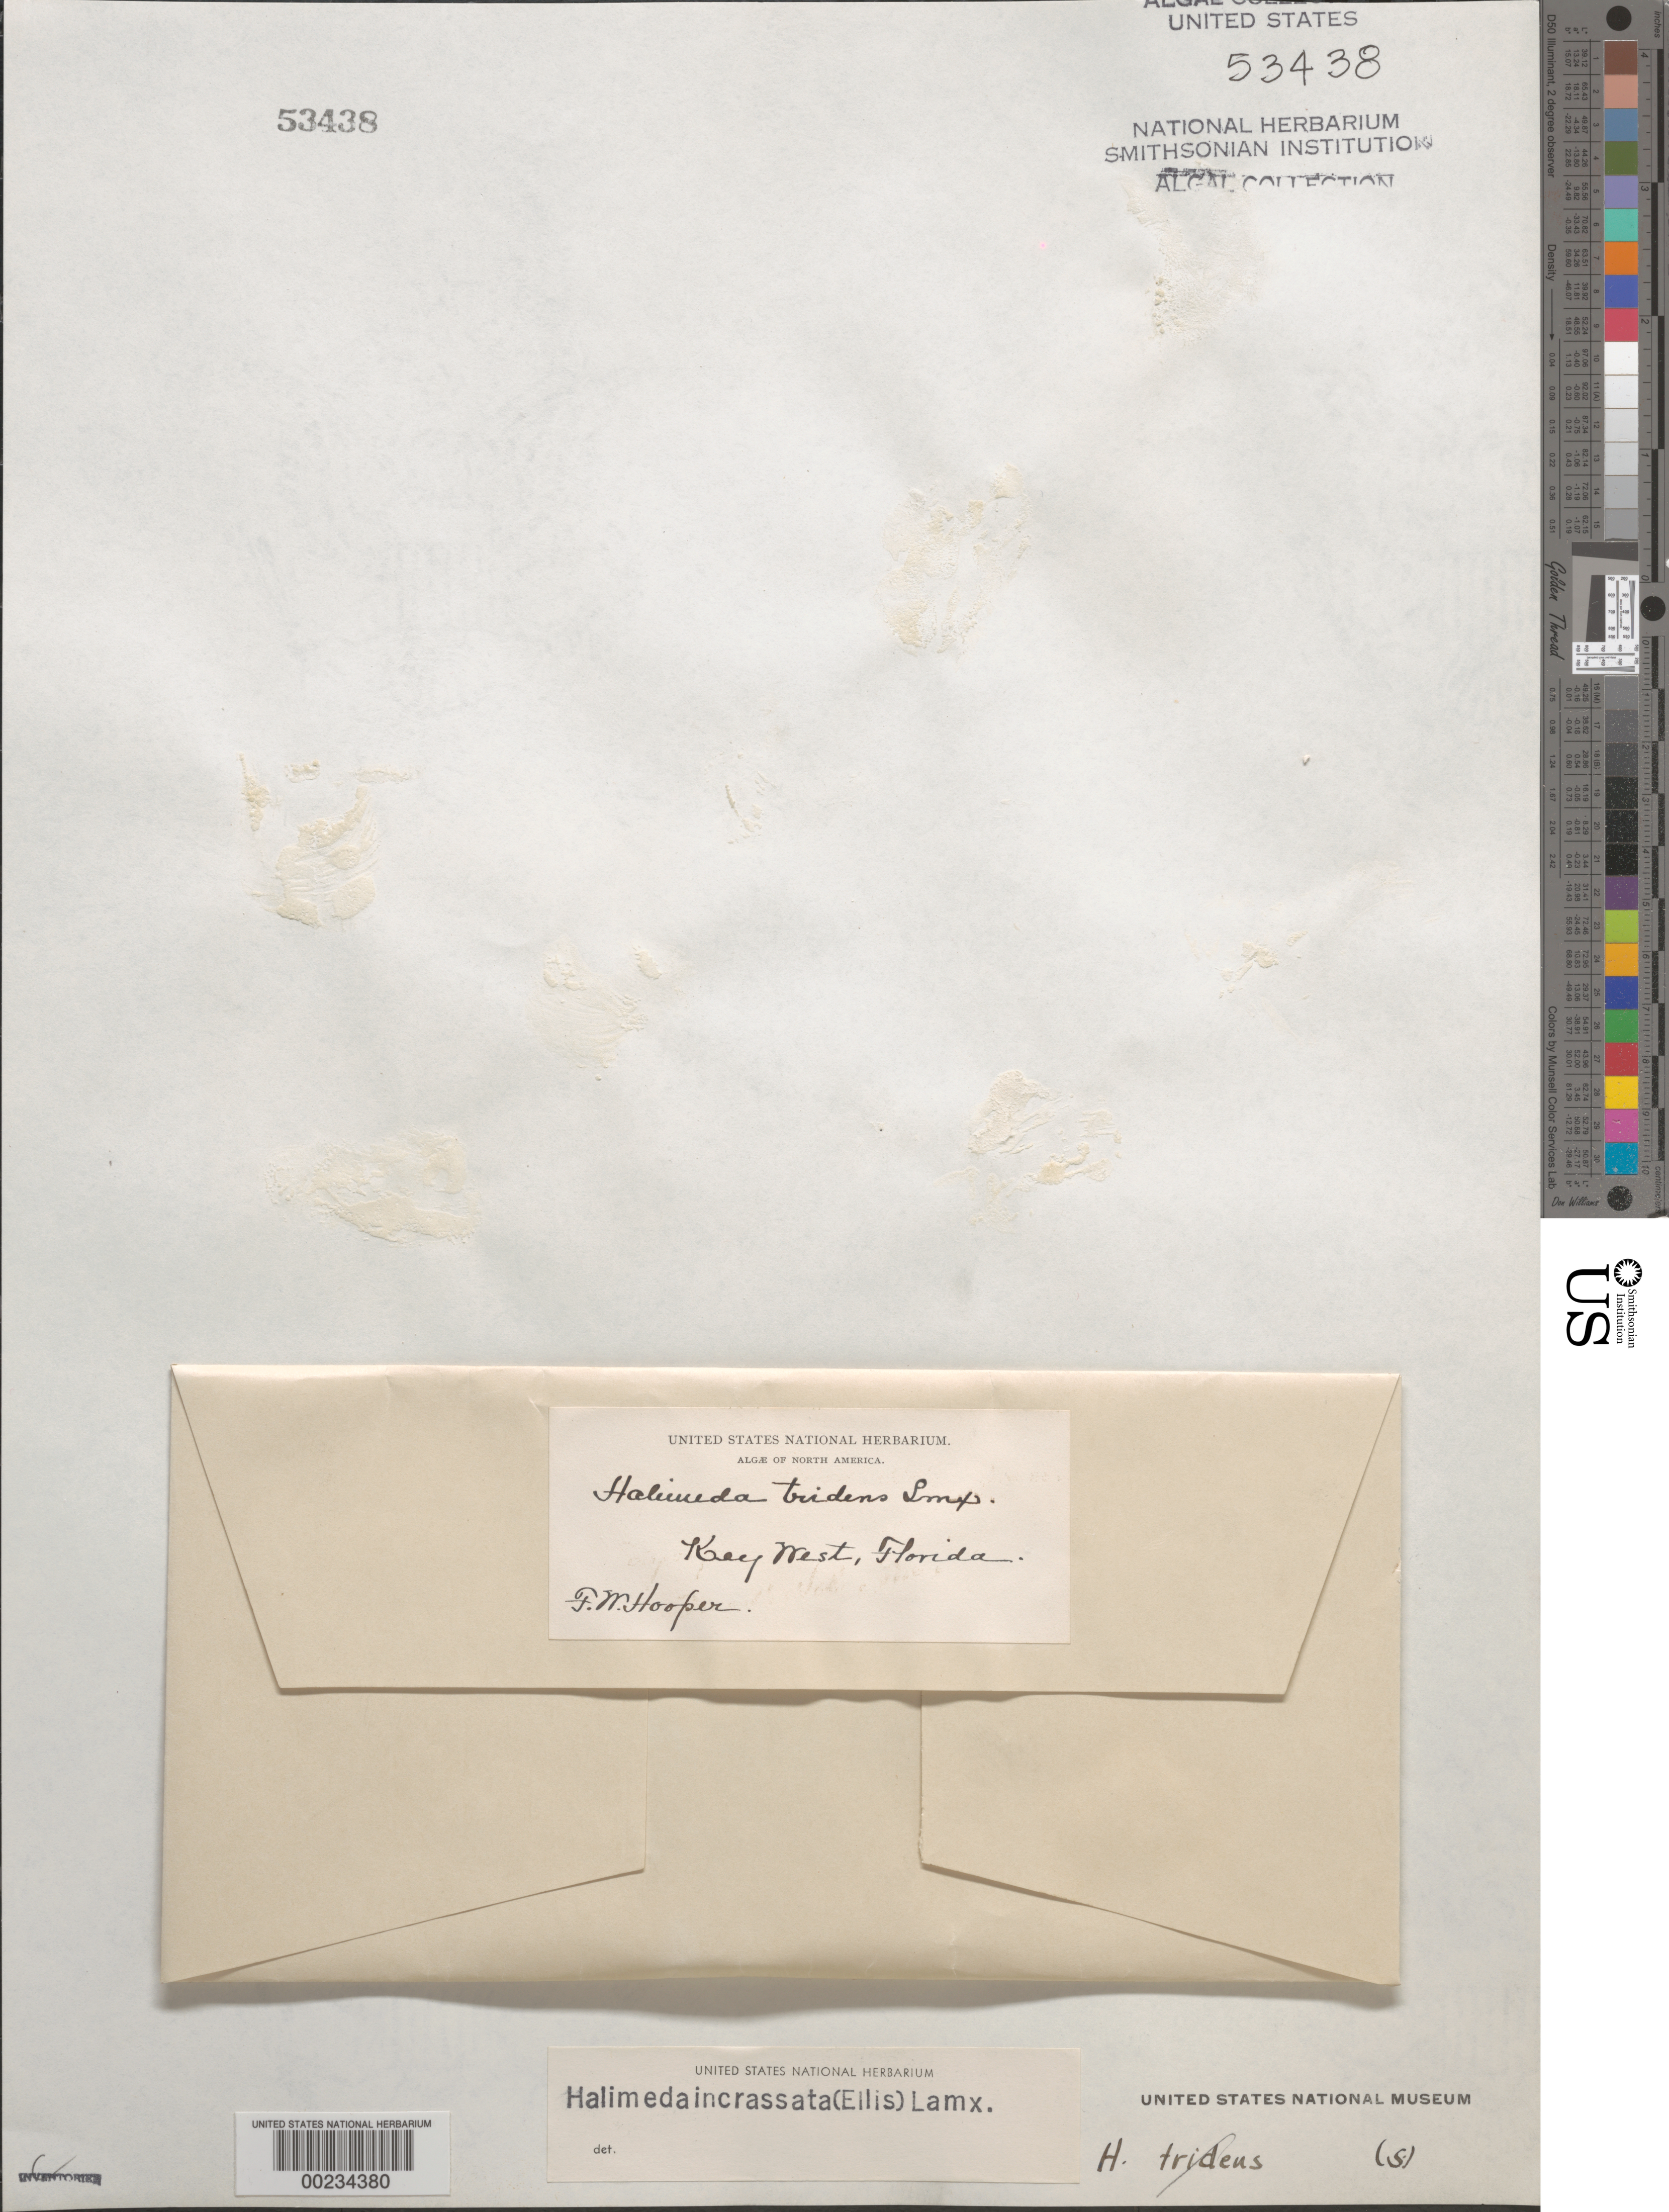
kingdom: Plantae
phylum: Chlorophyta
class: Ulvophyceae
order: Bryopsidales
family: Halimedaceae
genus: Halimeda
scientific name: Halimeda incrassata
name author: (J. Ellis) J.V.Lamouroux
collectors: F. Hooper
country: United States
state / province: Florida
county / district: Monroe County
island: Key West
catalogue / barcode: US 53438